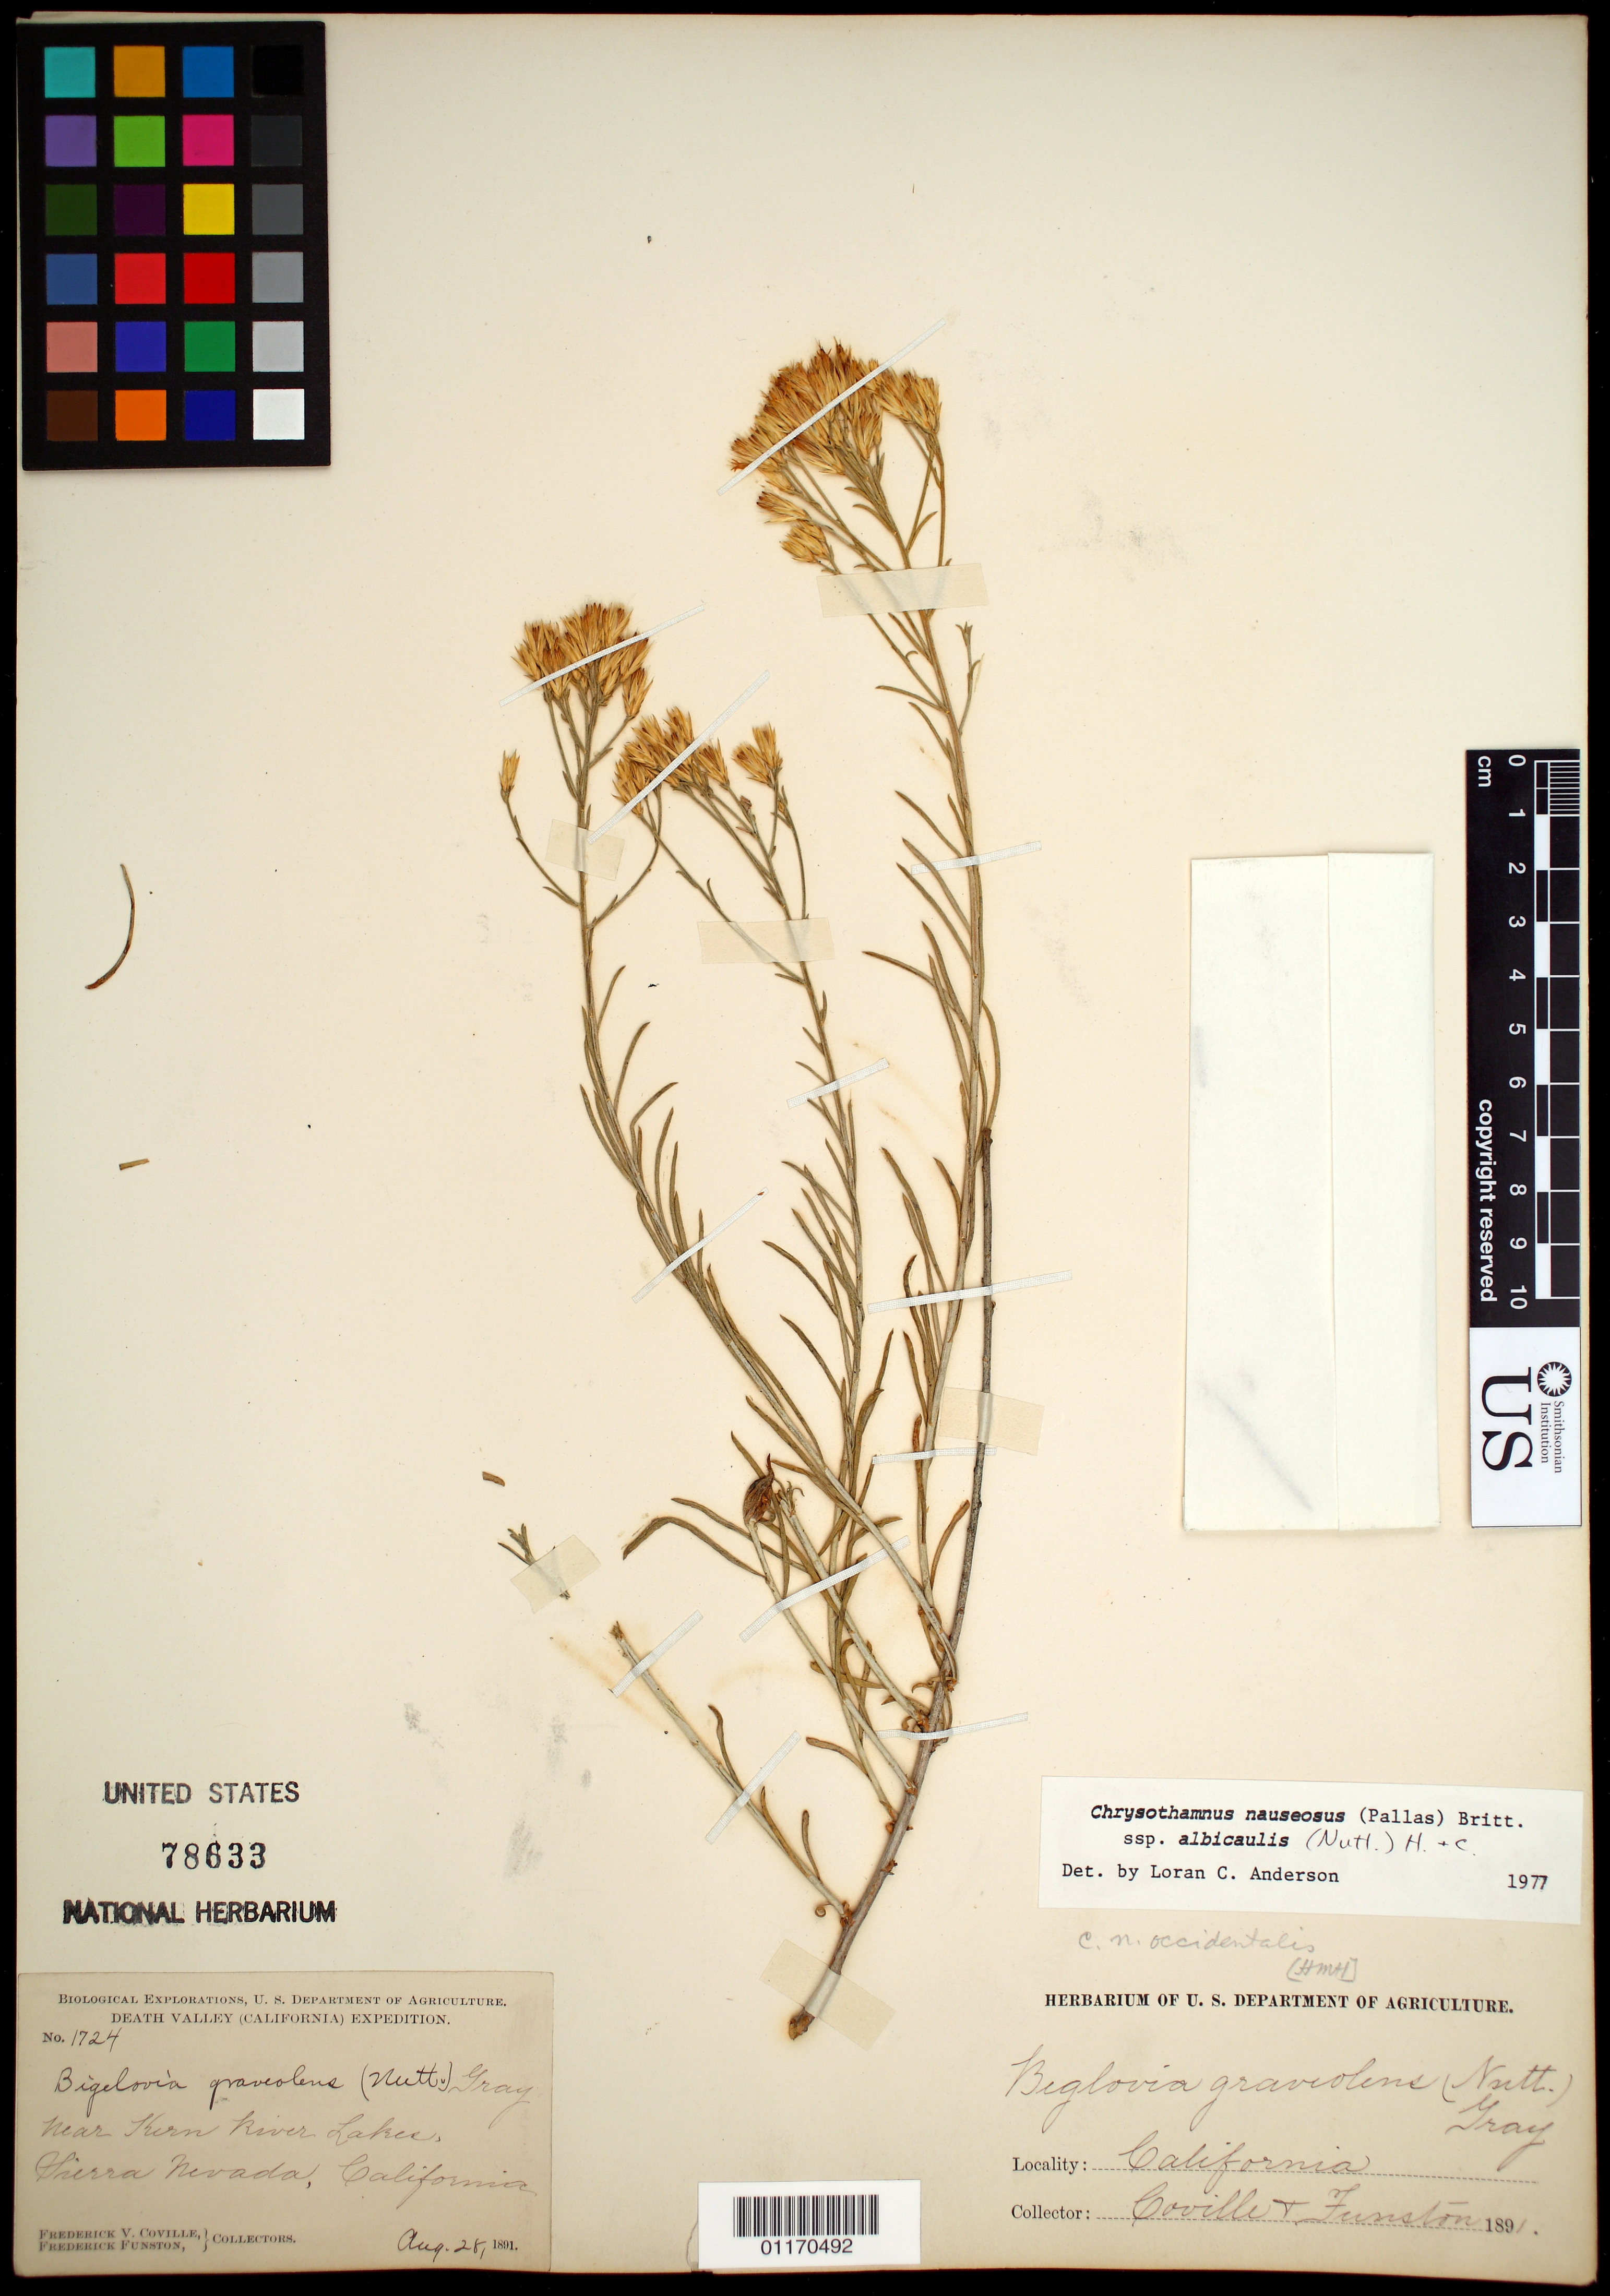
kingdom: Plantae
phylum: Tracheophyta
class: Magnoliopsida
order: Asterales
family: Asteraceae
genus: Ericameria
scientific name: Ericameria nauseosa var. speciosa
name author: (Nutt.) G.L. Nesom & G.I. Baird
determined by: Urbatsch, Lowell E., Curator (LSU), Louisiana State University (UNITED STATES)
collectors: F. V. Coville & F. Funston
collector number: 1724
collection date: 1891-08-28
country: United States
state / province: California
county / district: Kern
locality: near Kern River Lakes, Sierra Nevada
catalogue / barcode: US 78633